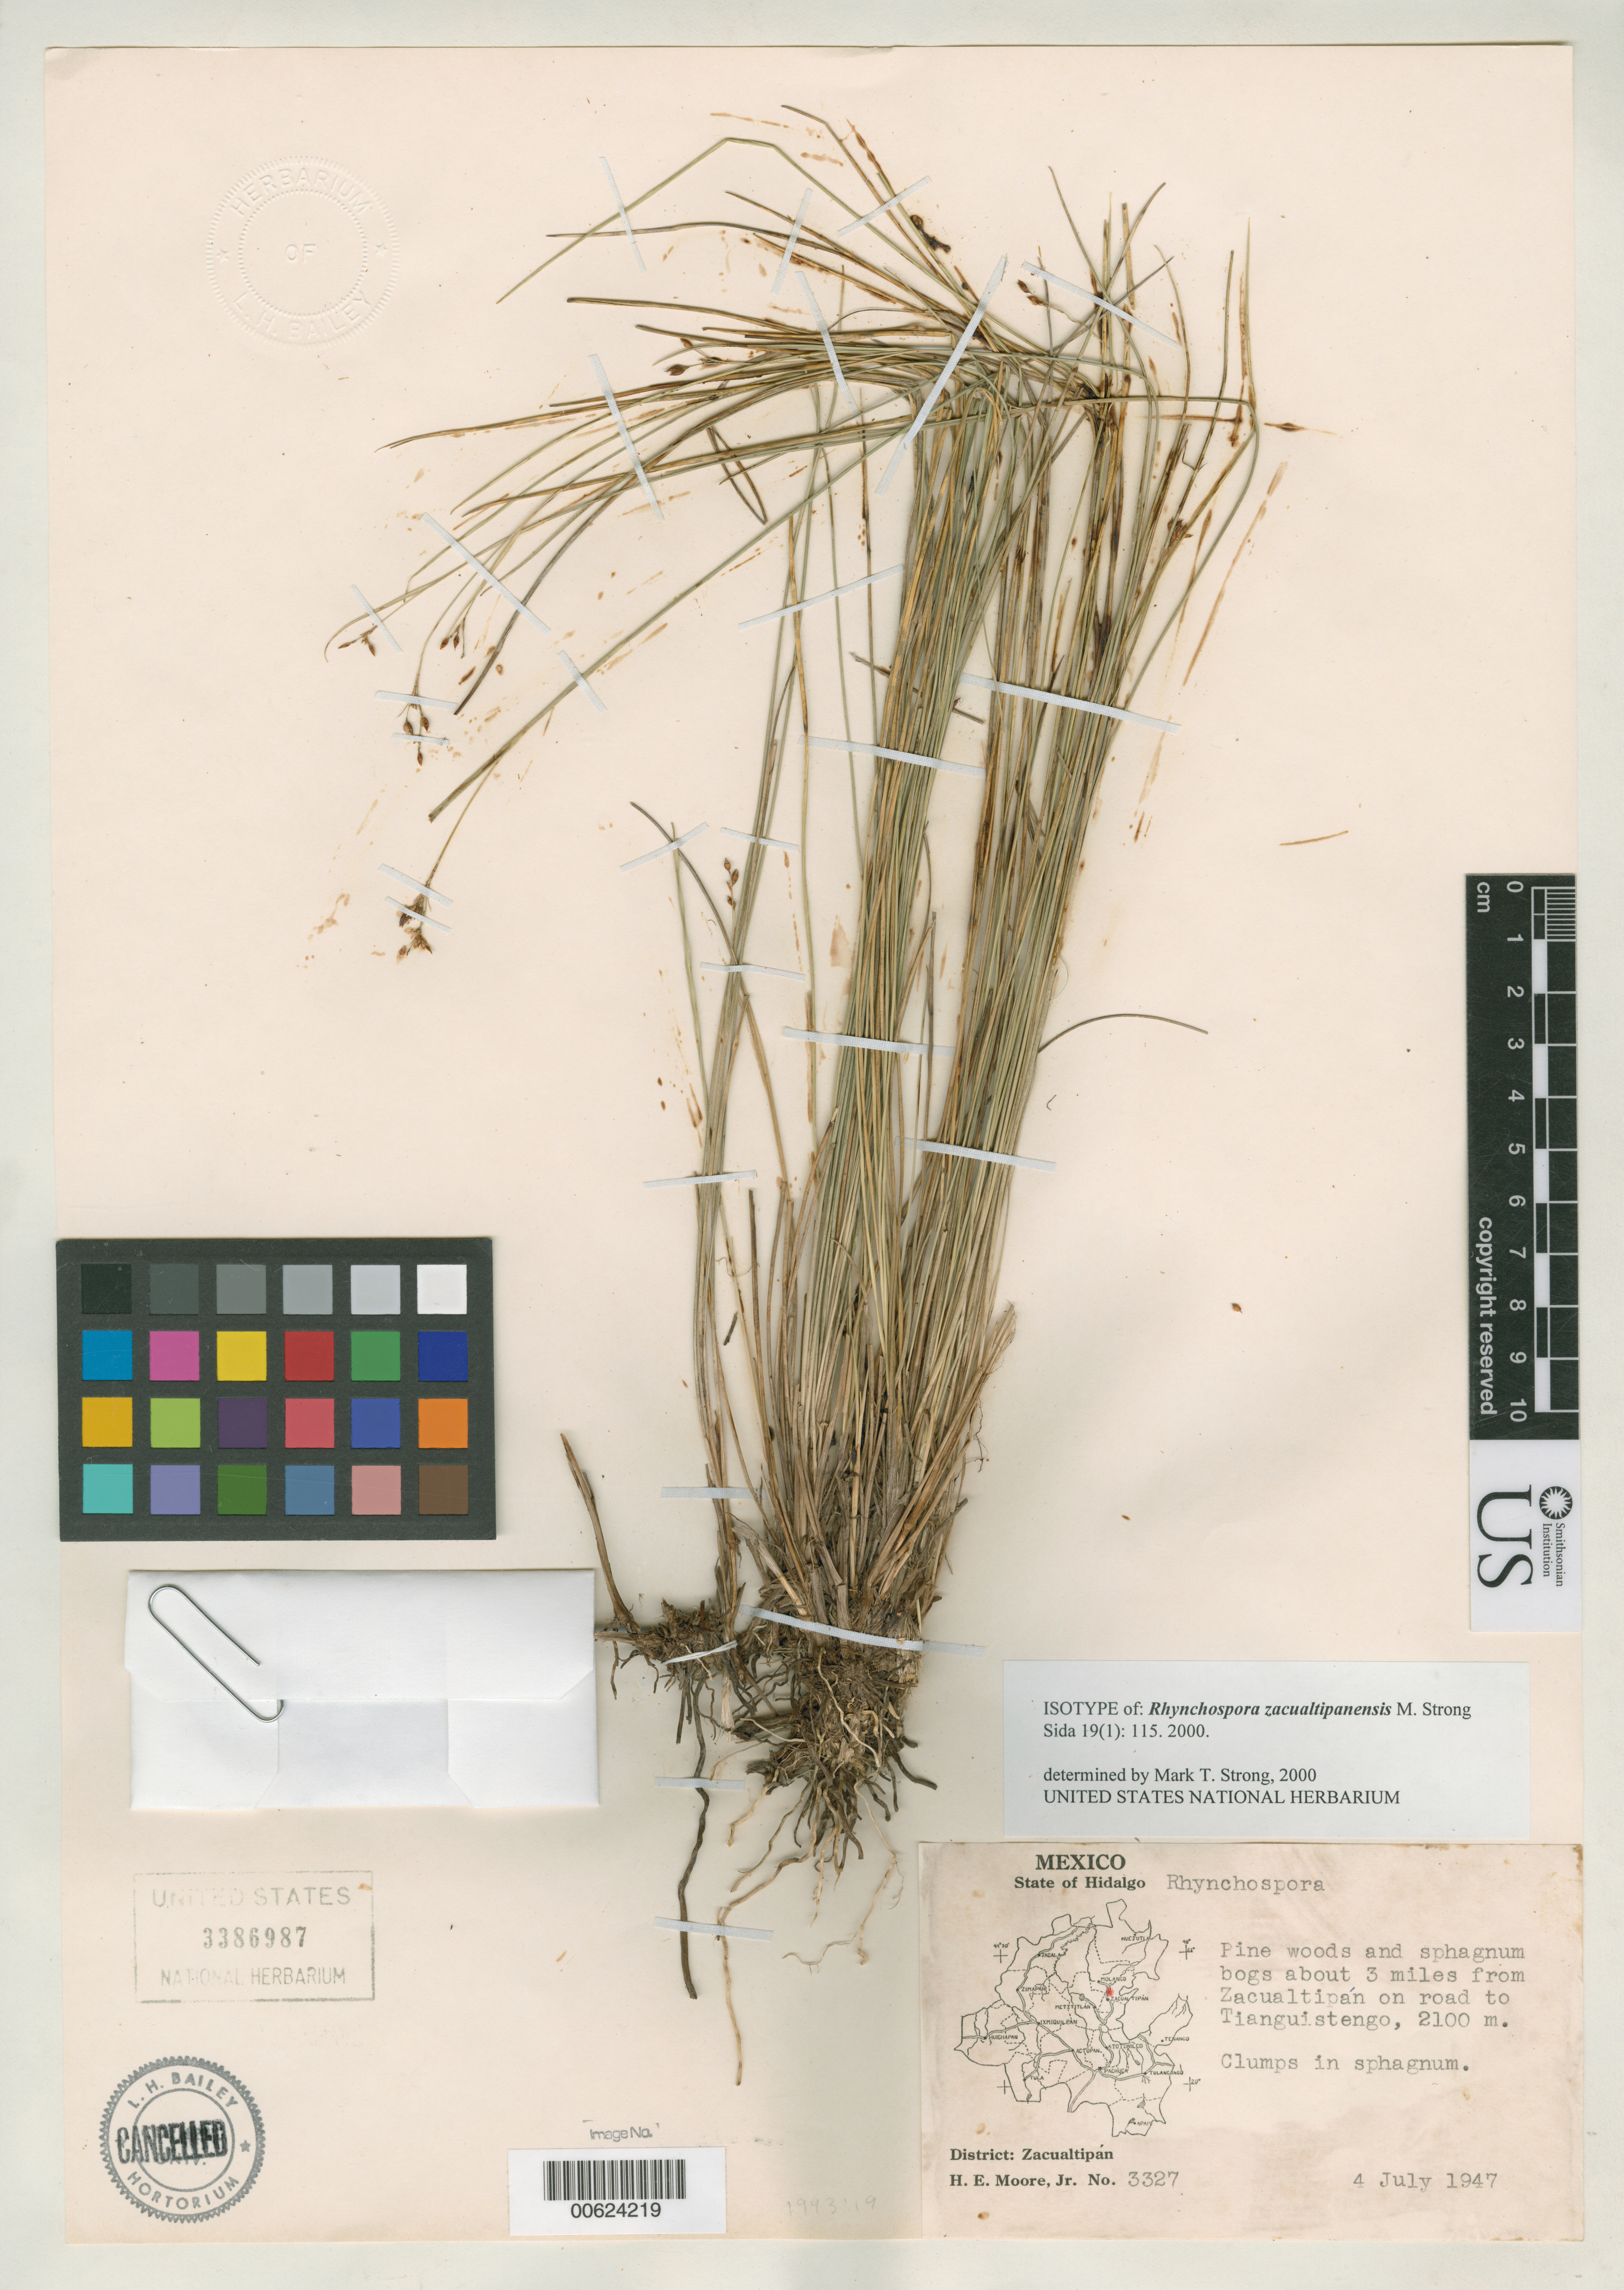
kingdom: Plantae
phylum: Tracheophyta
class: Liliopsida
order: Poales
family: Cyperaceae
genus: Rhynchospora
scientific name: Rhynchospora zacualtipanensis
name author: M.T. Strong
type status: Isotype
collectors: H. E. Moore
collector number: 3327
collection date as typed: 04 Jul 1947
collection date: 1947-07-04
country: Mexico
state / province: Hidalgo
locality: Zacualtipan on road to Tianguistengo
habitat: Pine woods and sphagnum bogs.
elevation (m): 2100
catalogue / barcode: US 3386987